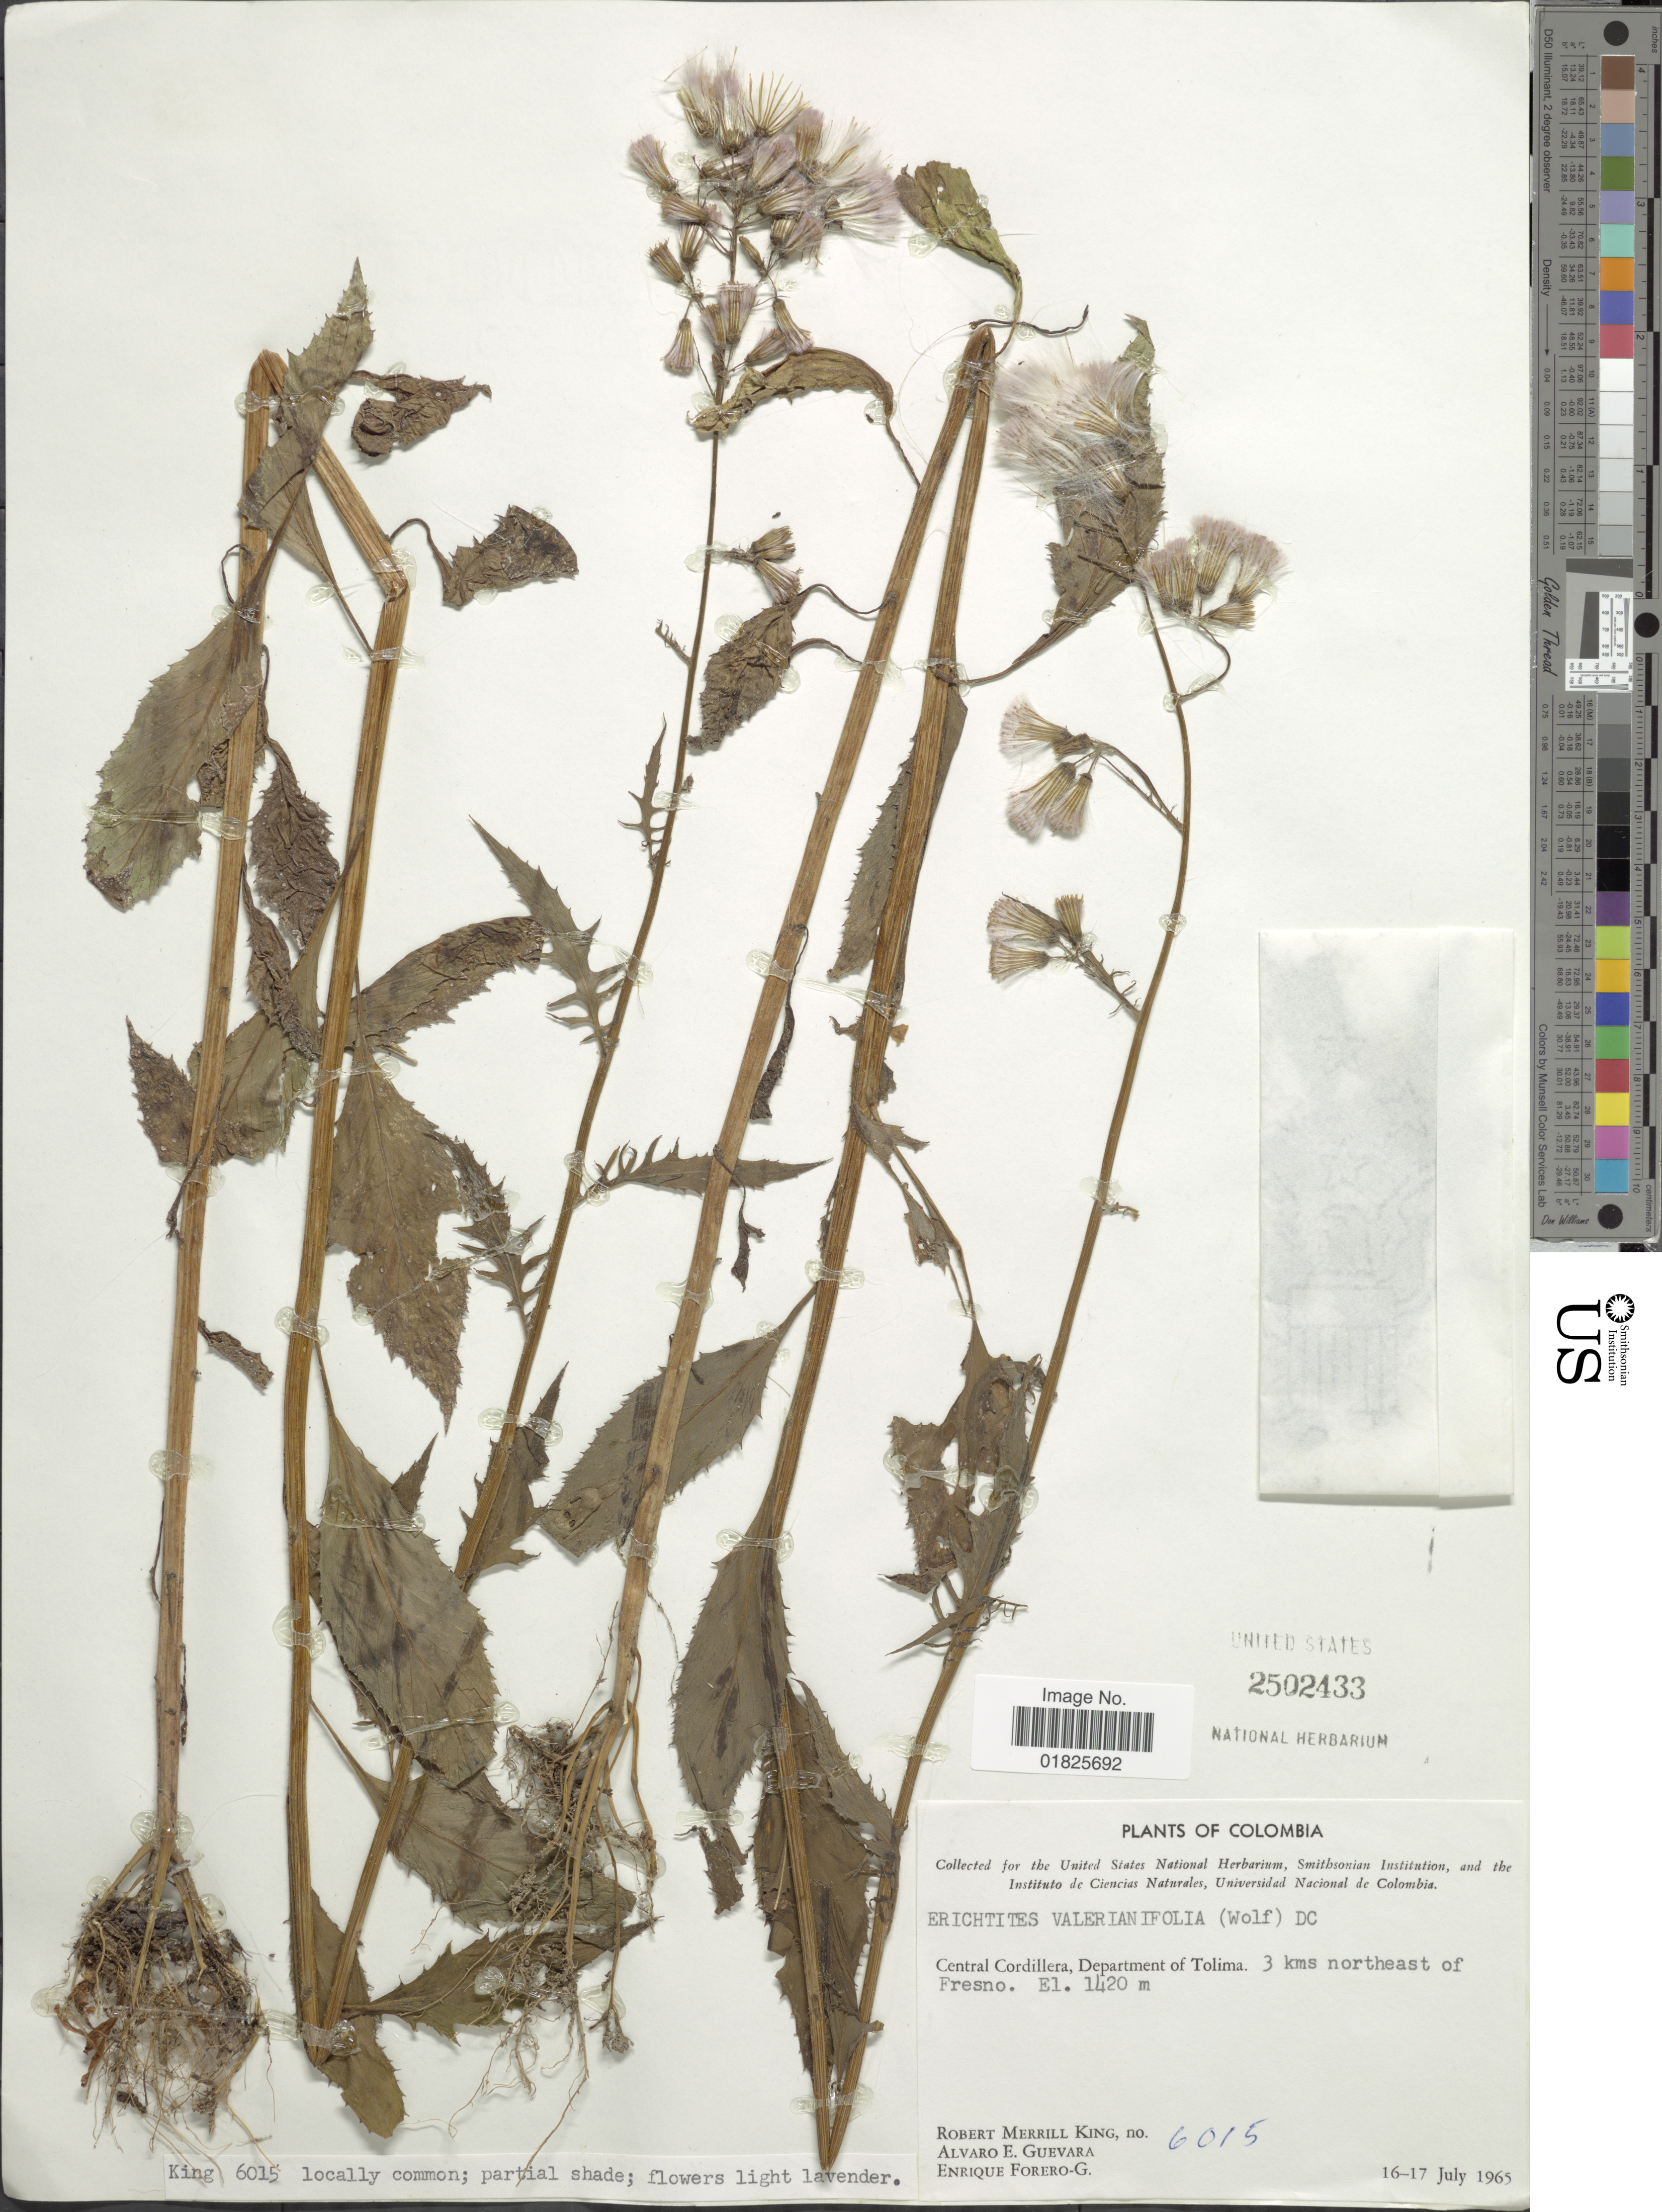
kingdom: Plantae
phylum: Tracheophyta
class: Magnoliopsida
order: Asterales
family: Asteraceae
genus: Erechtites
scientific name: Erechtites valerianifolius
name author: (Link ex Spreng.) DC.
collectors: R. M. King, A. E. Guevara & E. Forero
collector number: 6015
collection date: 1965-07-16/1965-07-17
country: Colombia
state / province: Tolima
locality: Central Cordillera. 3 kms northeast of Fresno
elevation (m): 1420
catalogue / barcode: US 2502433